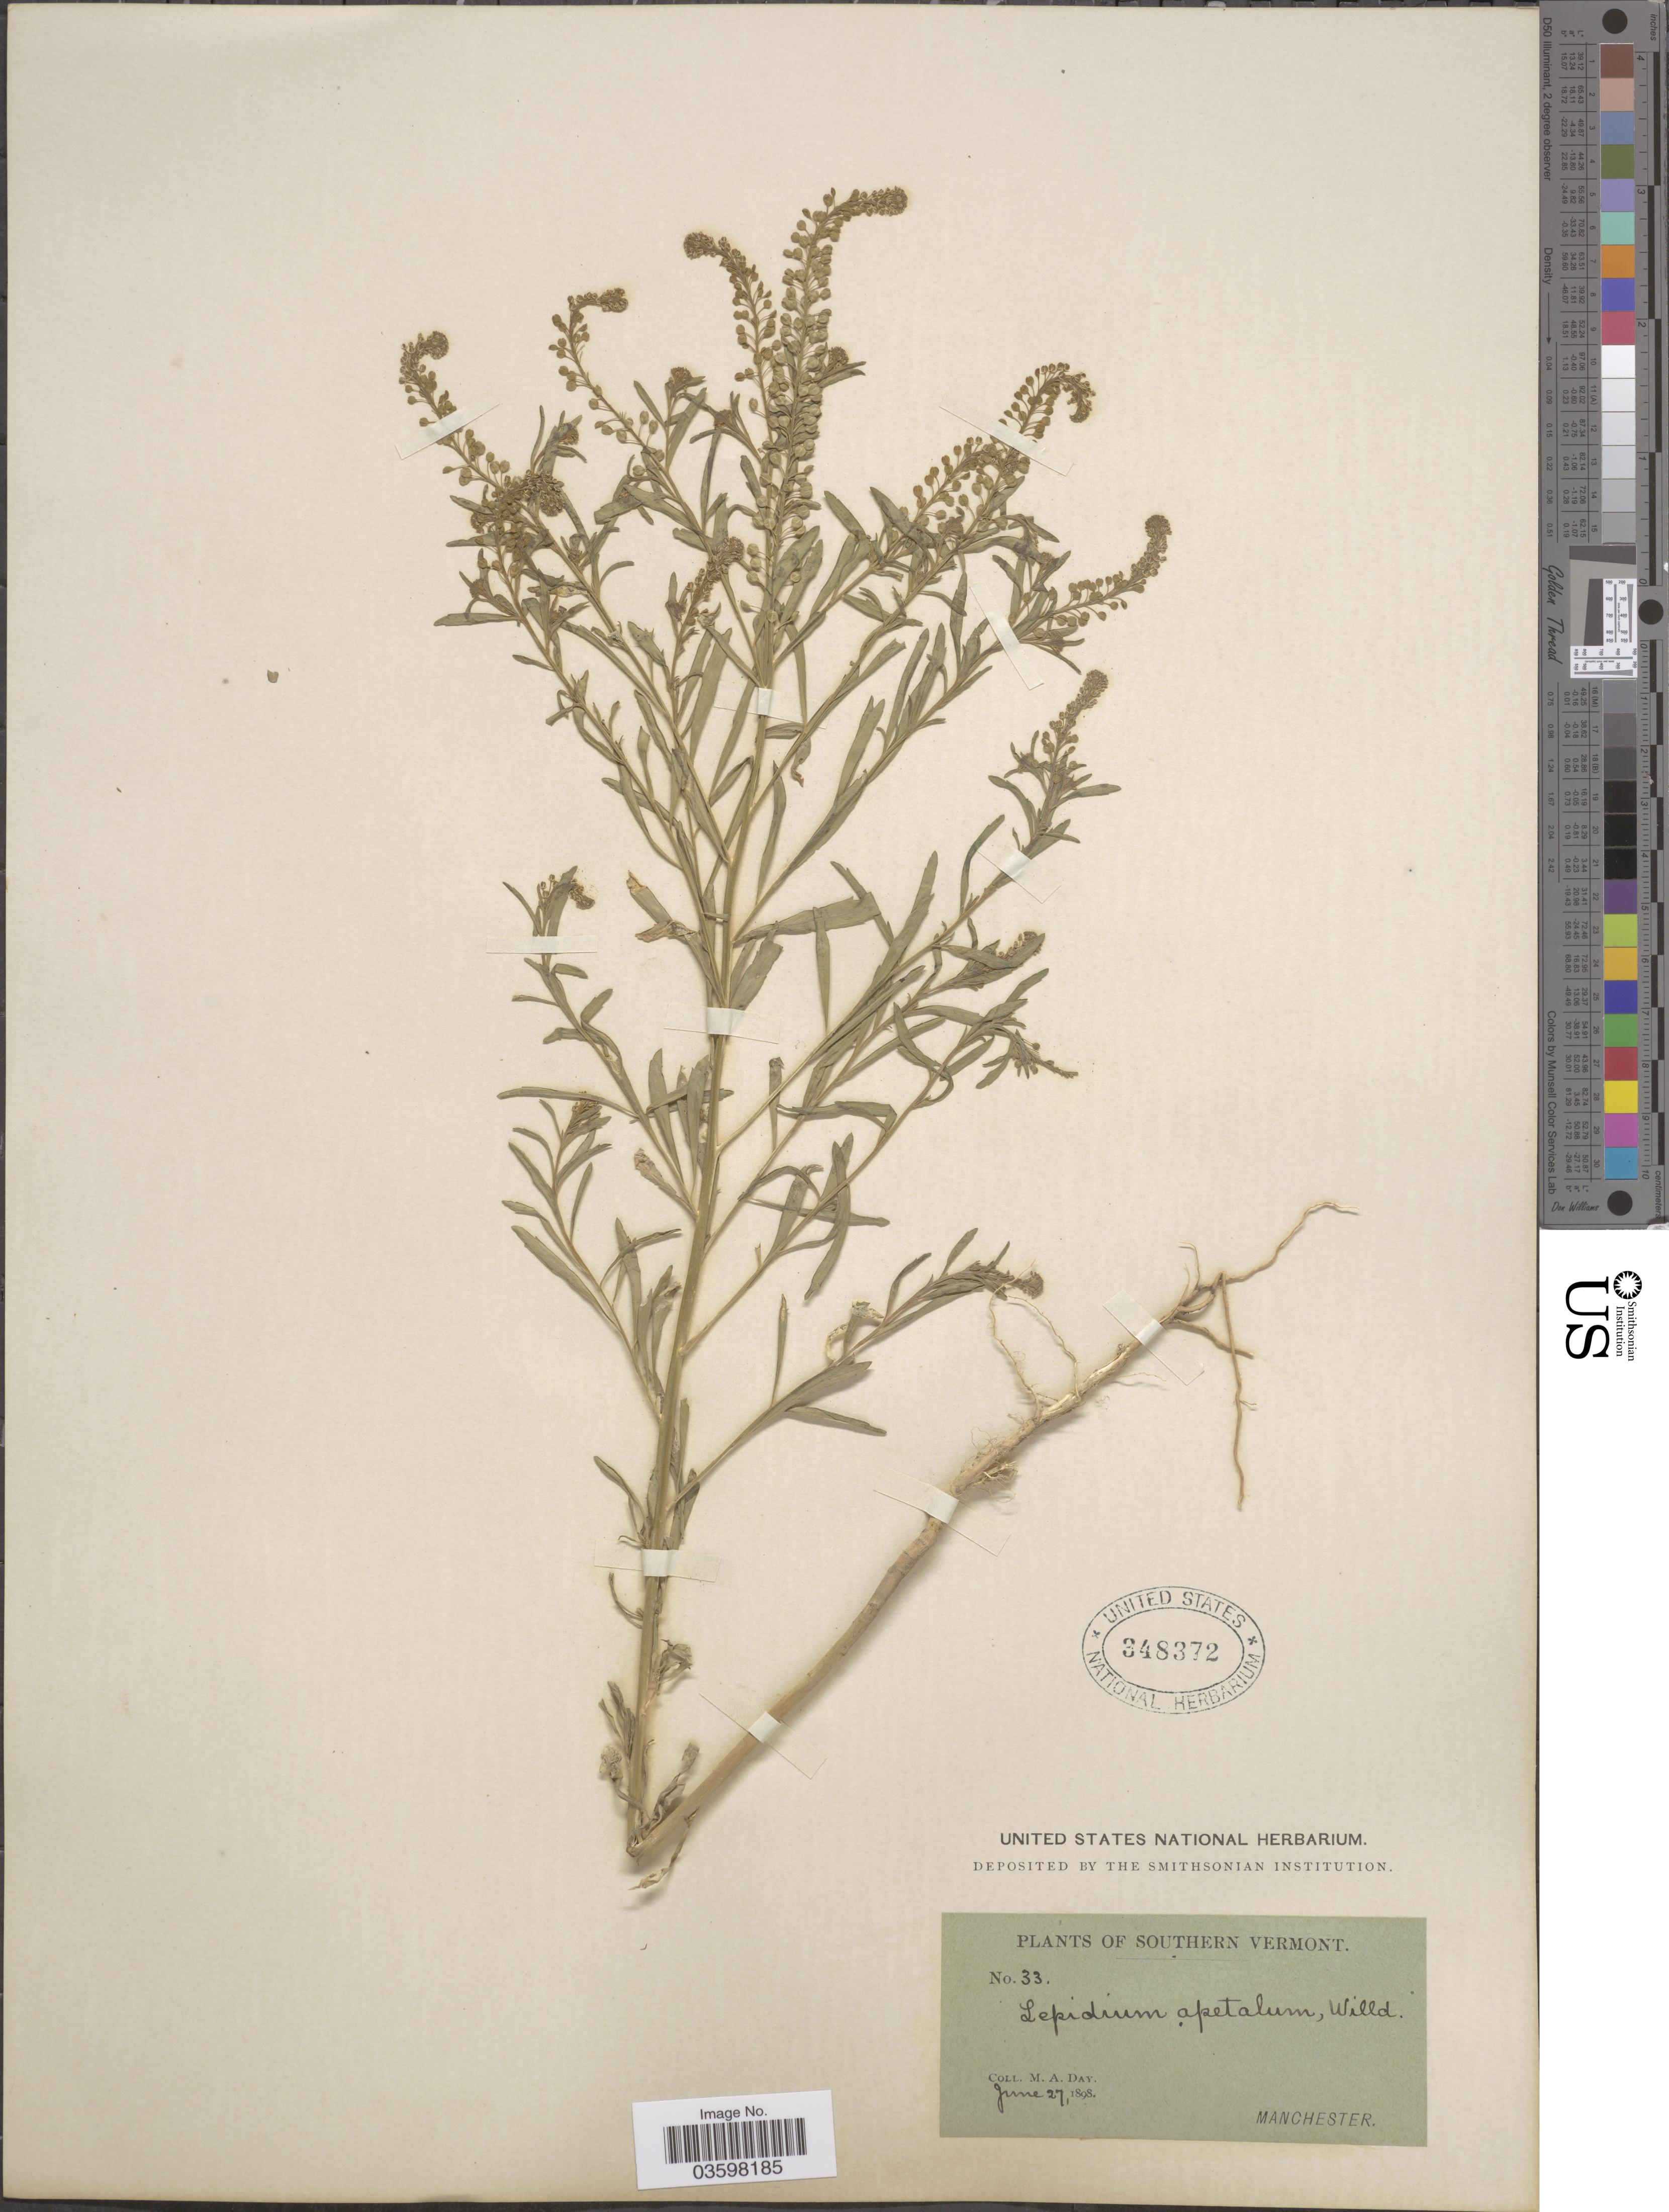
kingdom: Plantae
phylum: Tracheophyta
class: Magnoliopsida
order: Brassicales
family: Brassicaceae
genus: Lepidium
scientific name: Lepidium densiflorum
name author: Schrad.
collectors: M. Day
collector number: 33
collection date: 1898-06-27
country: United States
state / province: Vermont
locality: Southern Vermont. Manchester.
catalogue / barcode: US 348372